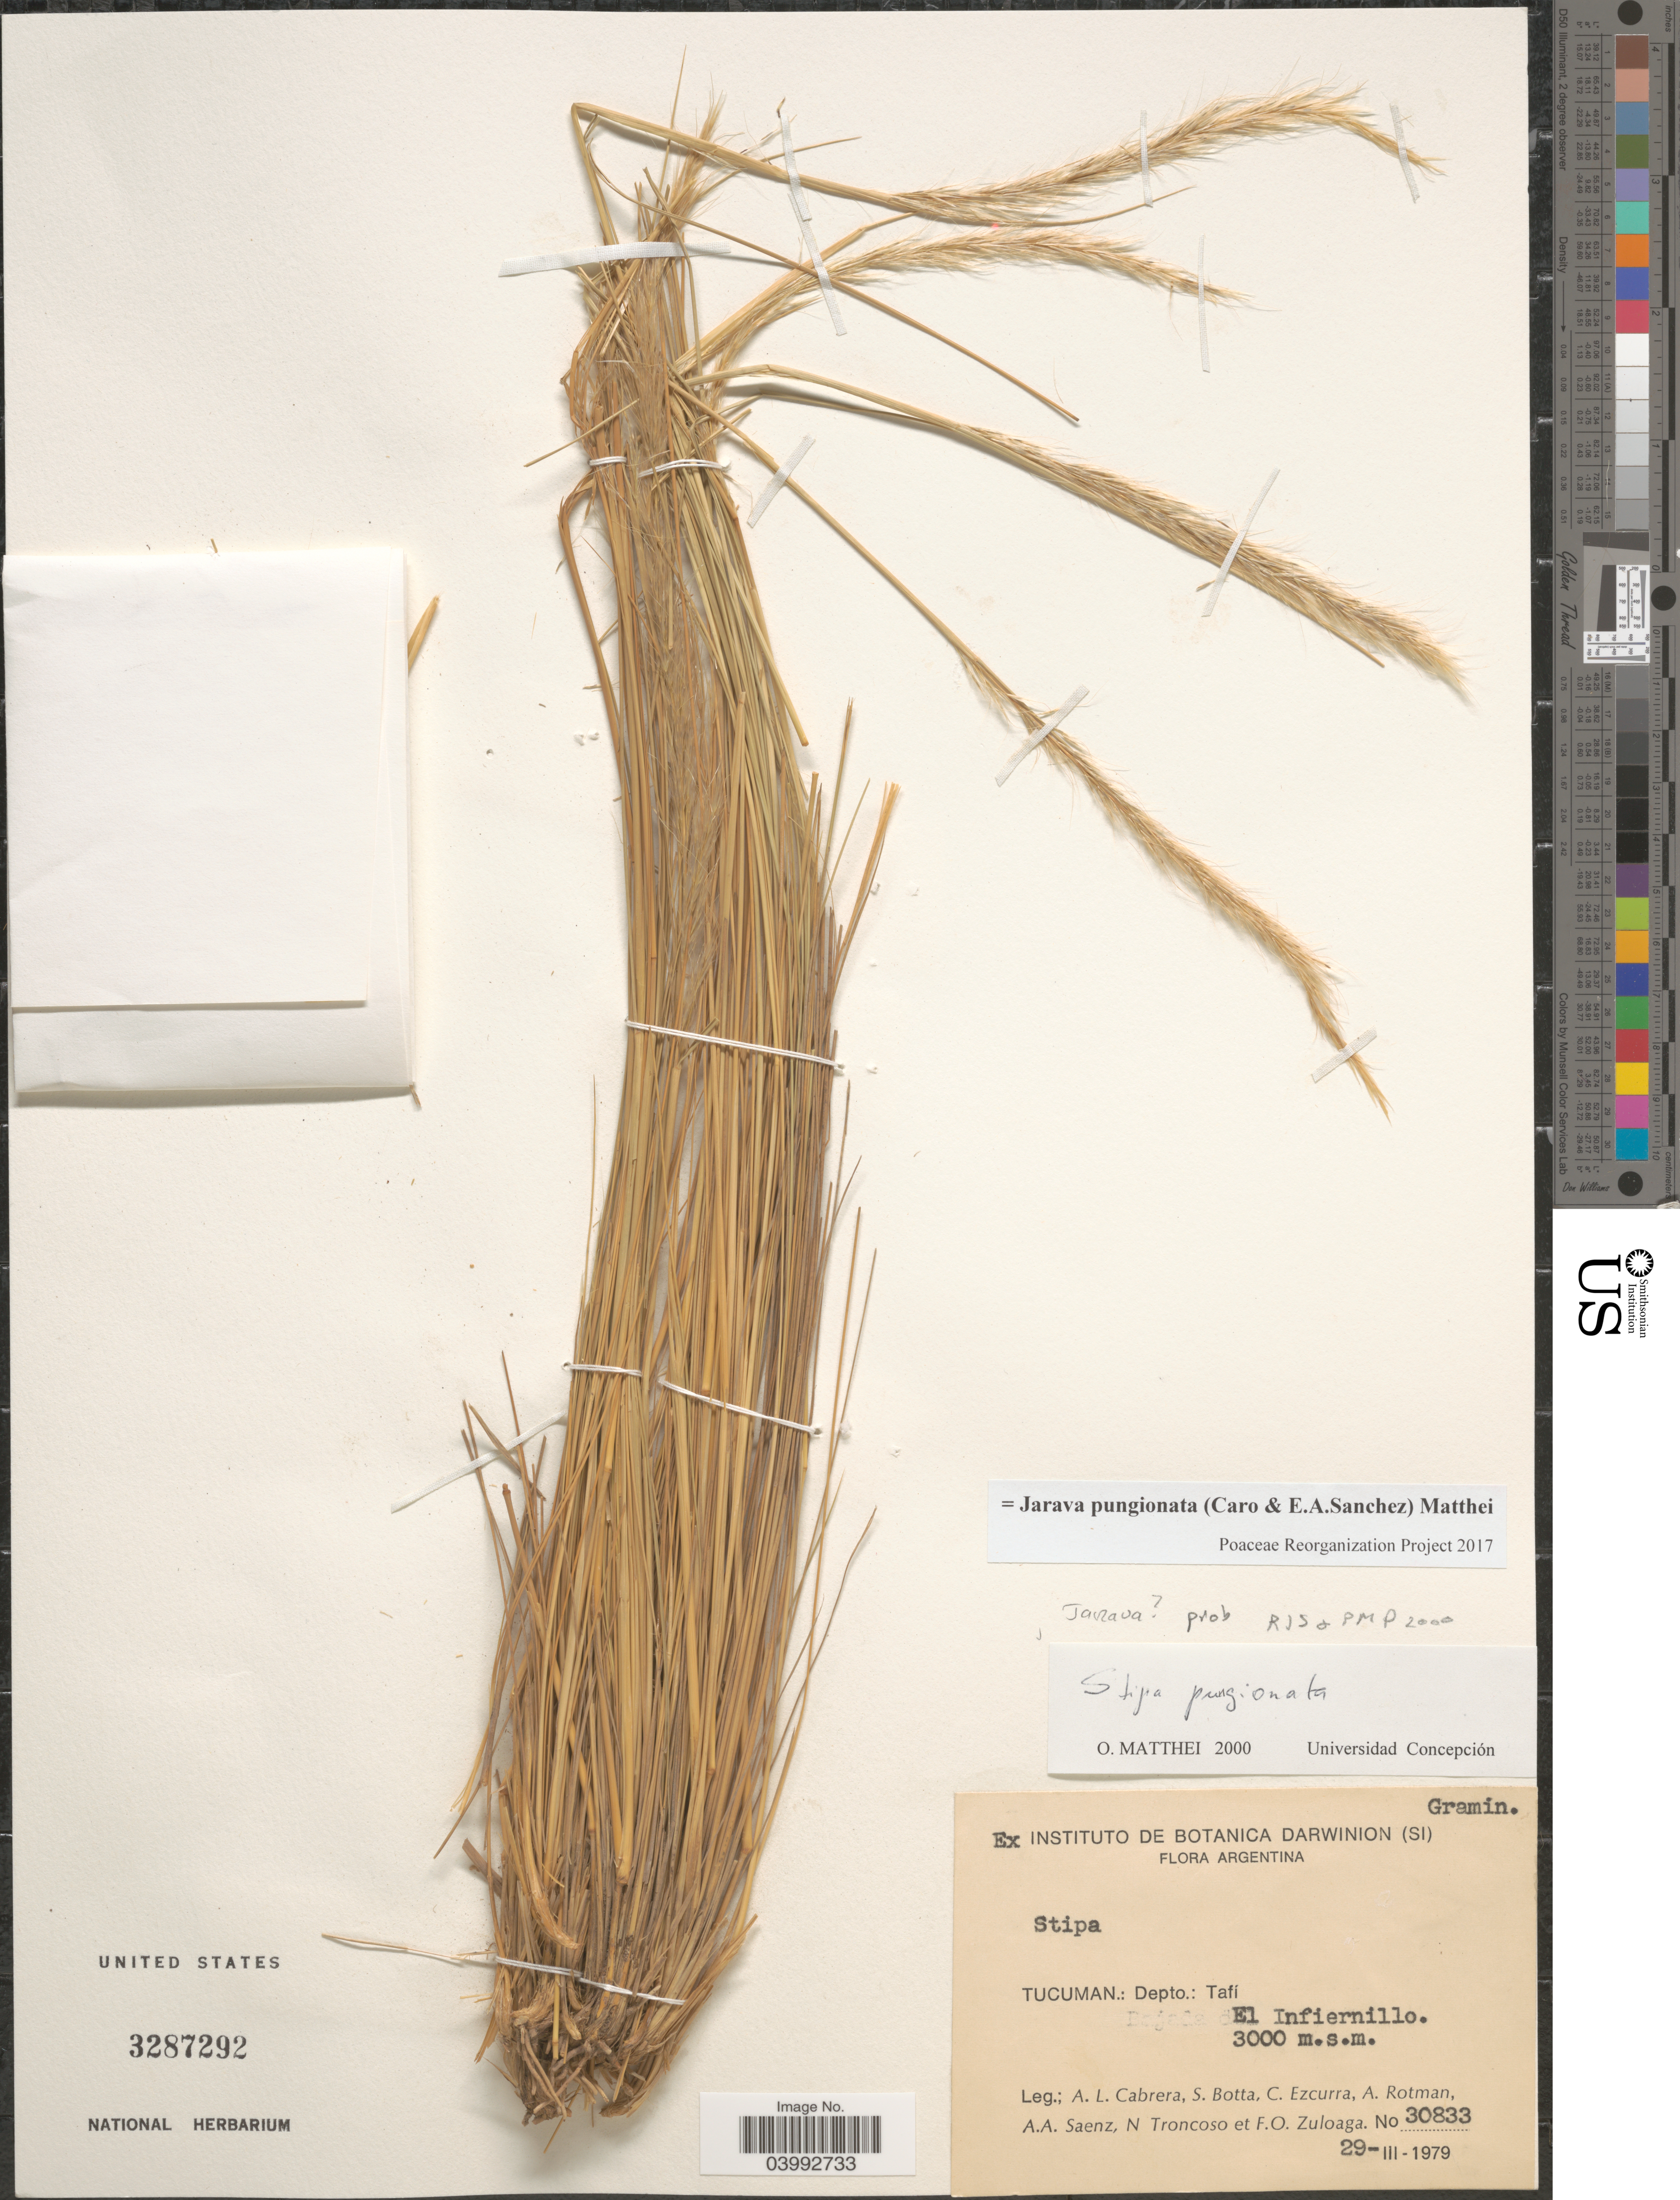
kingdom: Plantae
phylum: Tracheophyta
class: Liliopsida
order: Poales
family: Poaceae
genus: Jarava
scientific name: Jarava pungionata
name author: (Caro & E.A. Sánchez) Matthei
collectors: A. L. Cabrera, S. Botta, C. Ezcurra, A. D. Rotman & et al.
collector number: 30833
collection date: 1979-03-29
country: Argentina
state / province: Tucuman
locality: Depto.: Tafí. El Infiernillo.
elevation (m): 3000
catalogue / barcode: US 3287292